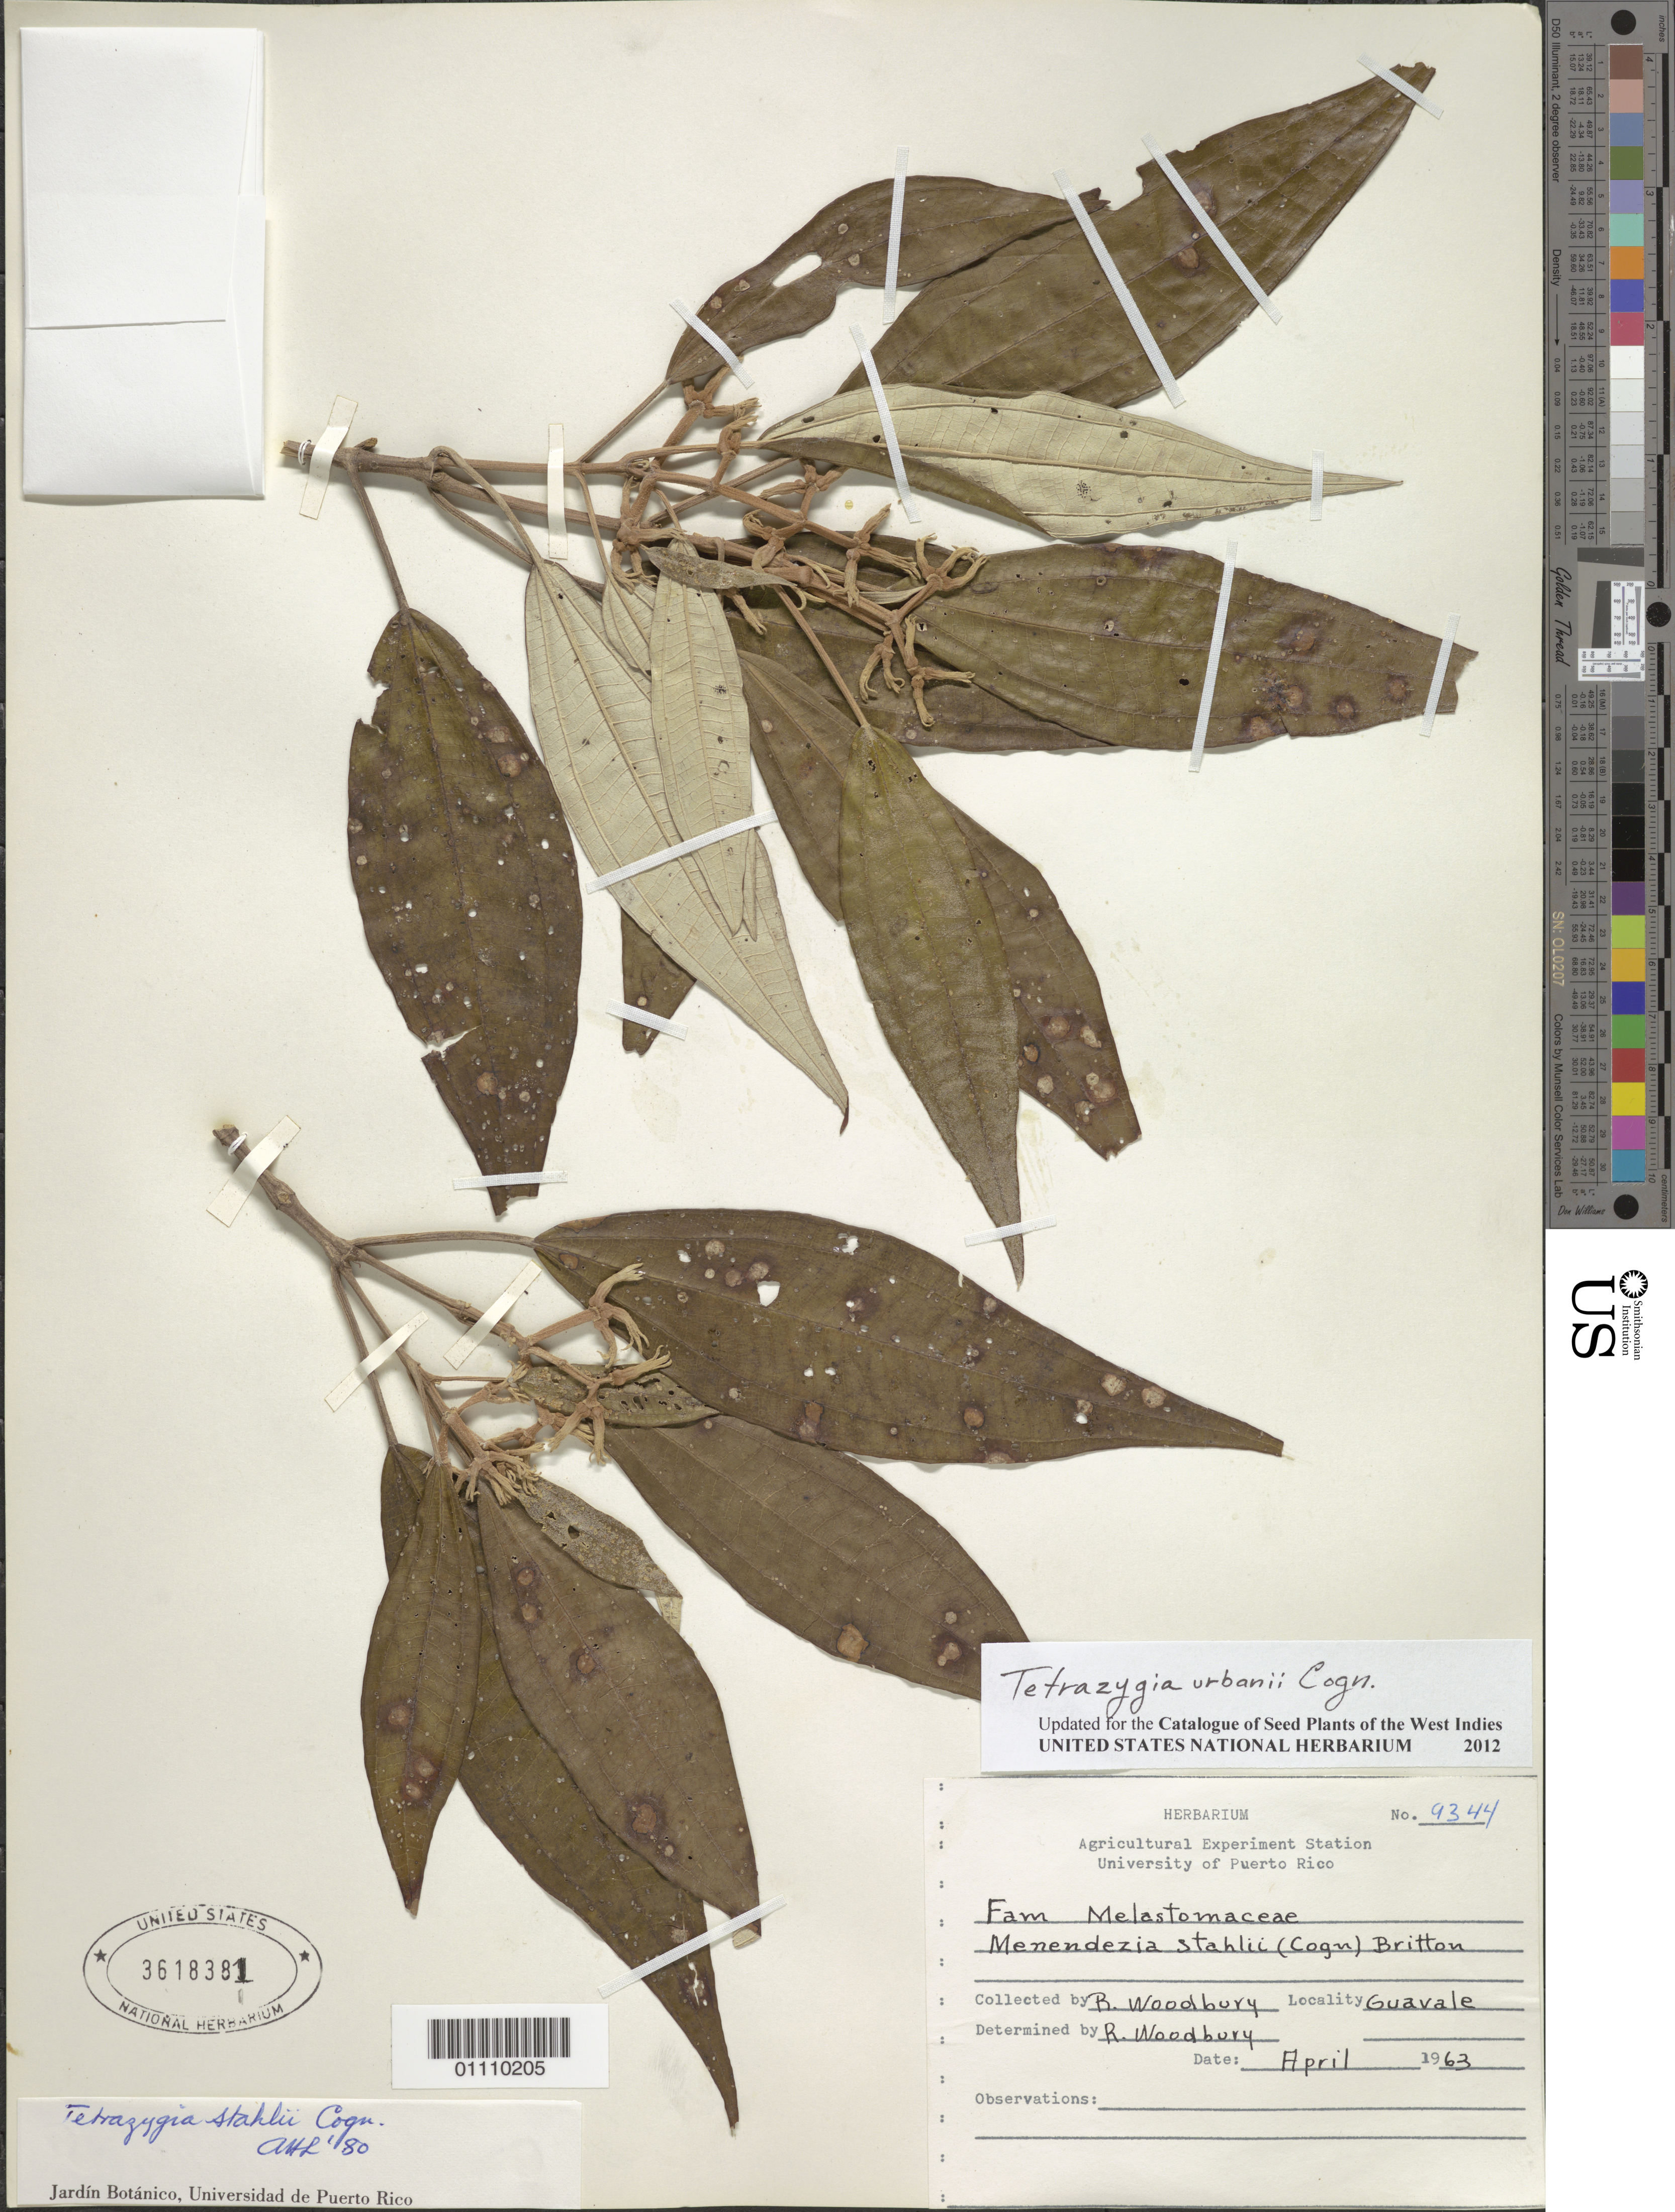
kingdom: Plantae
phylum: Tracheophyta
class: Magnoliopsida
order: Myrtales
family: Melastomataceae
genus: Tetrazygia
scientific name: Tetrazygia urbanii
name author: Cogn.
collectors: R. O. Woodbury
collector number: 9344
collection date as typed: Apr 1963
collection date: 1963-04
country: Puerto Rico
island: Puerto Rico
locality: Guavale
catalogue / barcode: US 3618381